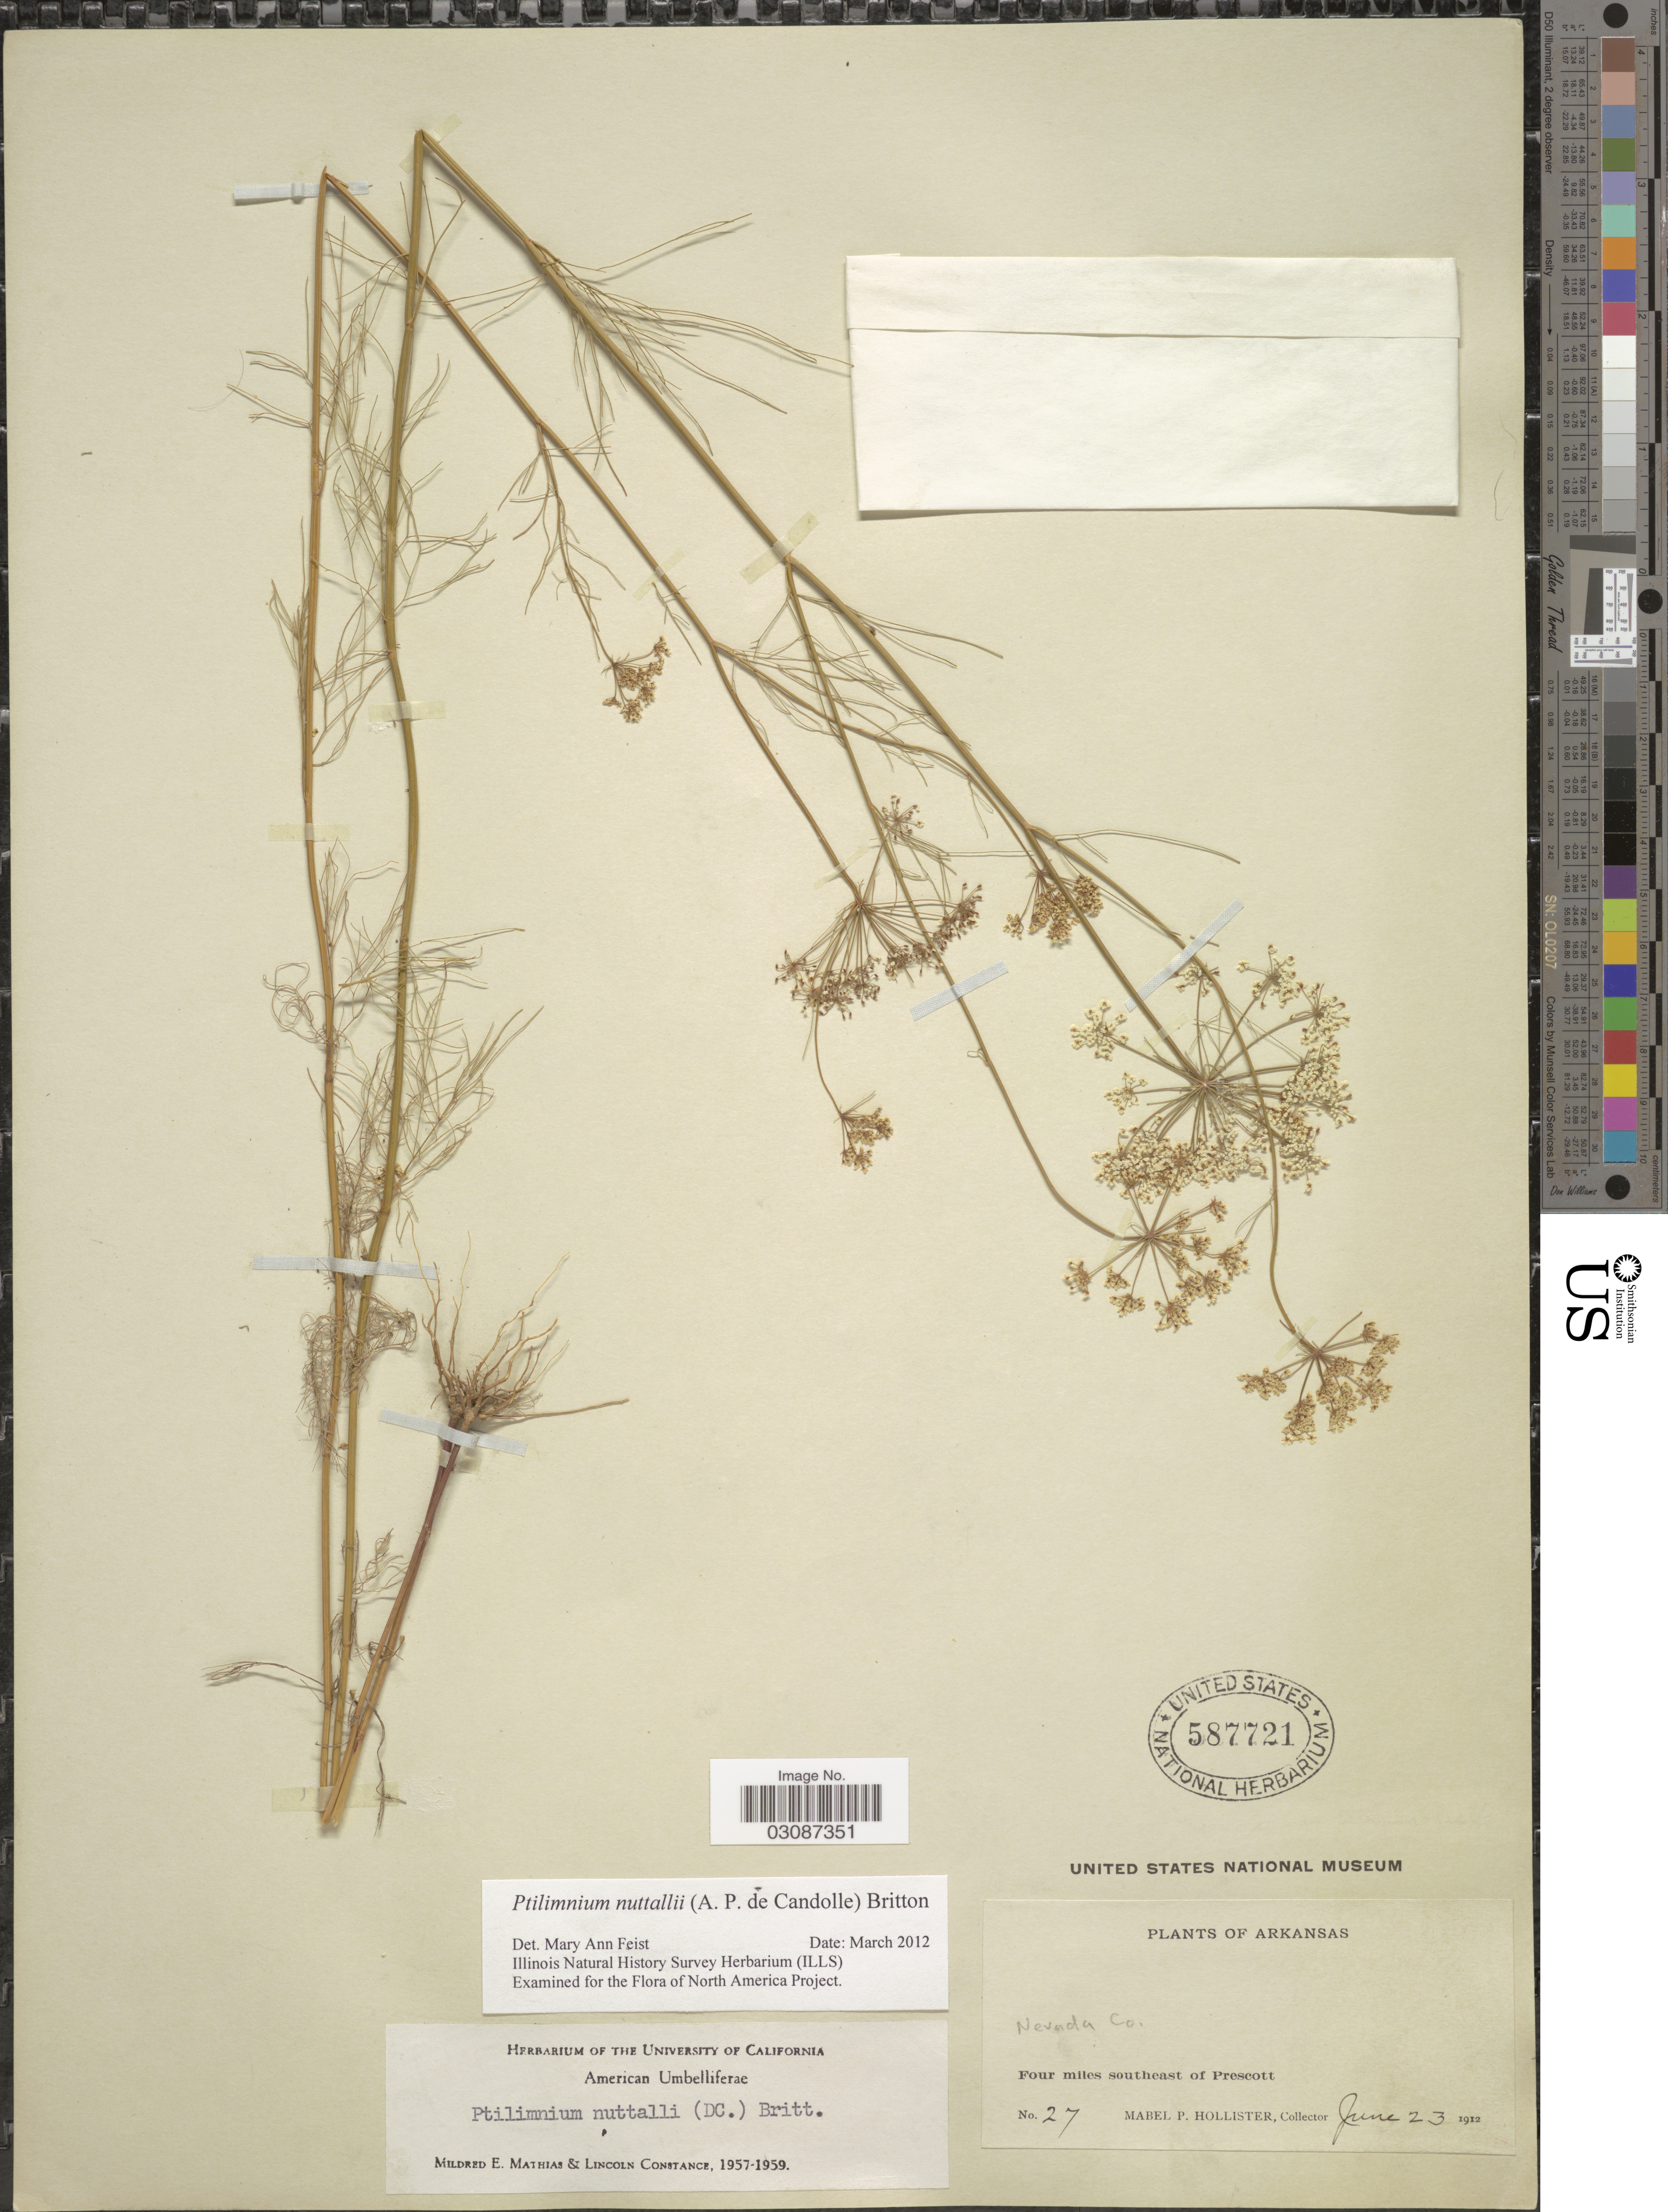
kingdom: Plantae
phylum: Tracheophyta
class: Magnoliopsida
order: Apiales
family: Apiaceae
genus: Ptilimnium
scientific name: Ptilimnium nuttallii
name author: (DC.) Britton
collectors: M. Hollister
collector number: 27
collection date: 1912-06-23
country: United States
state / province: Arkansas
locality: Nevada Co. Four miles southeast of Prescott.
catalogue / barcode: US 587721